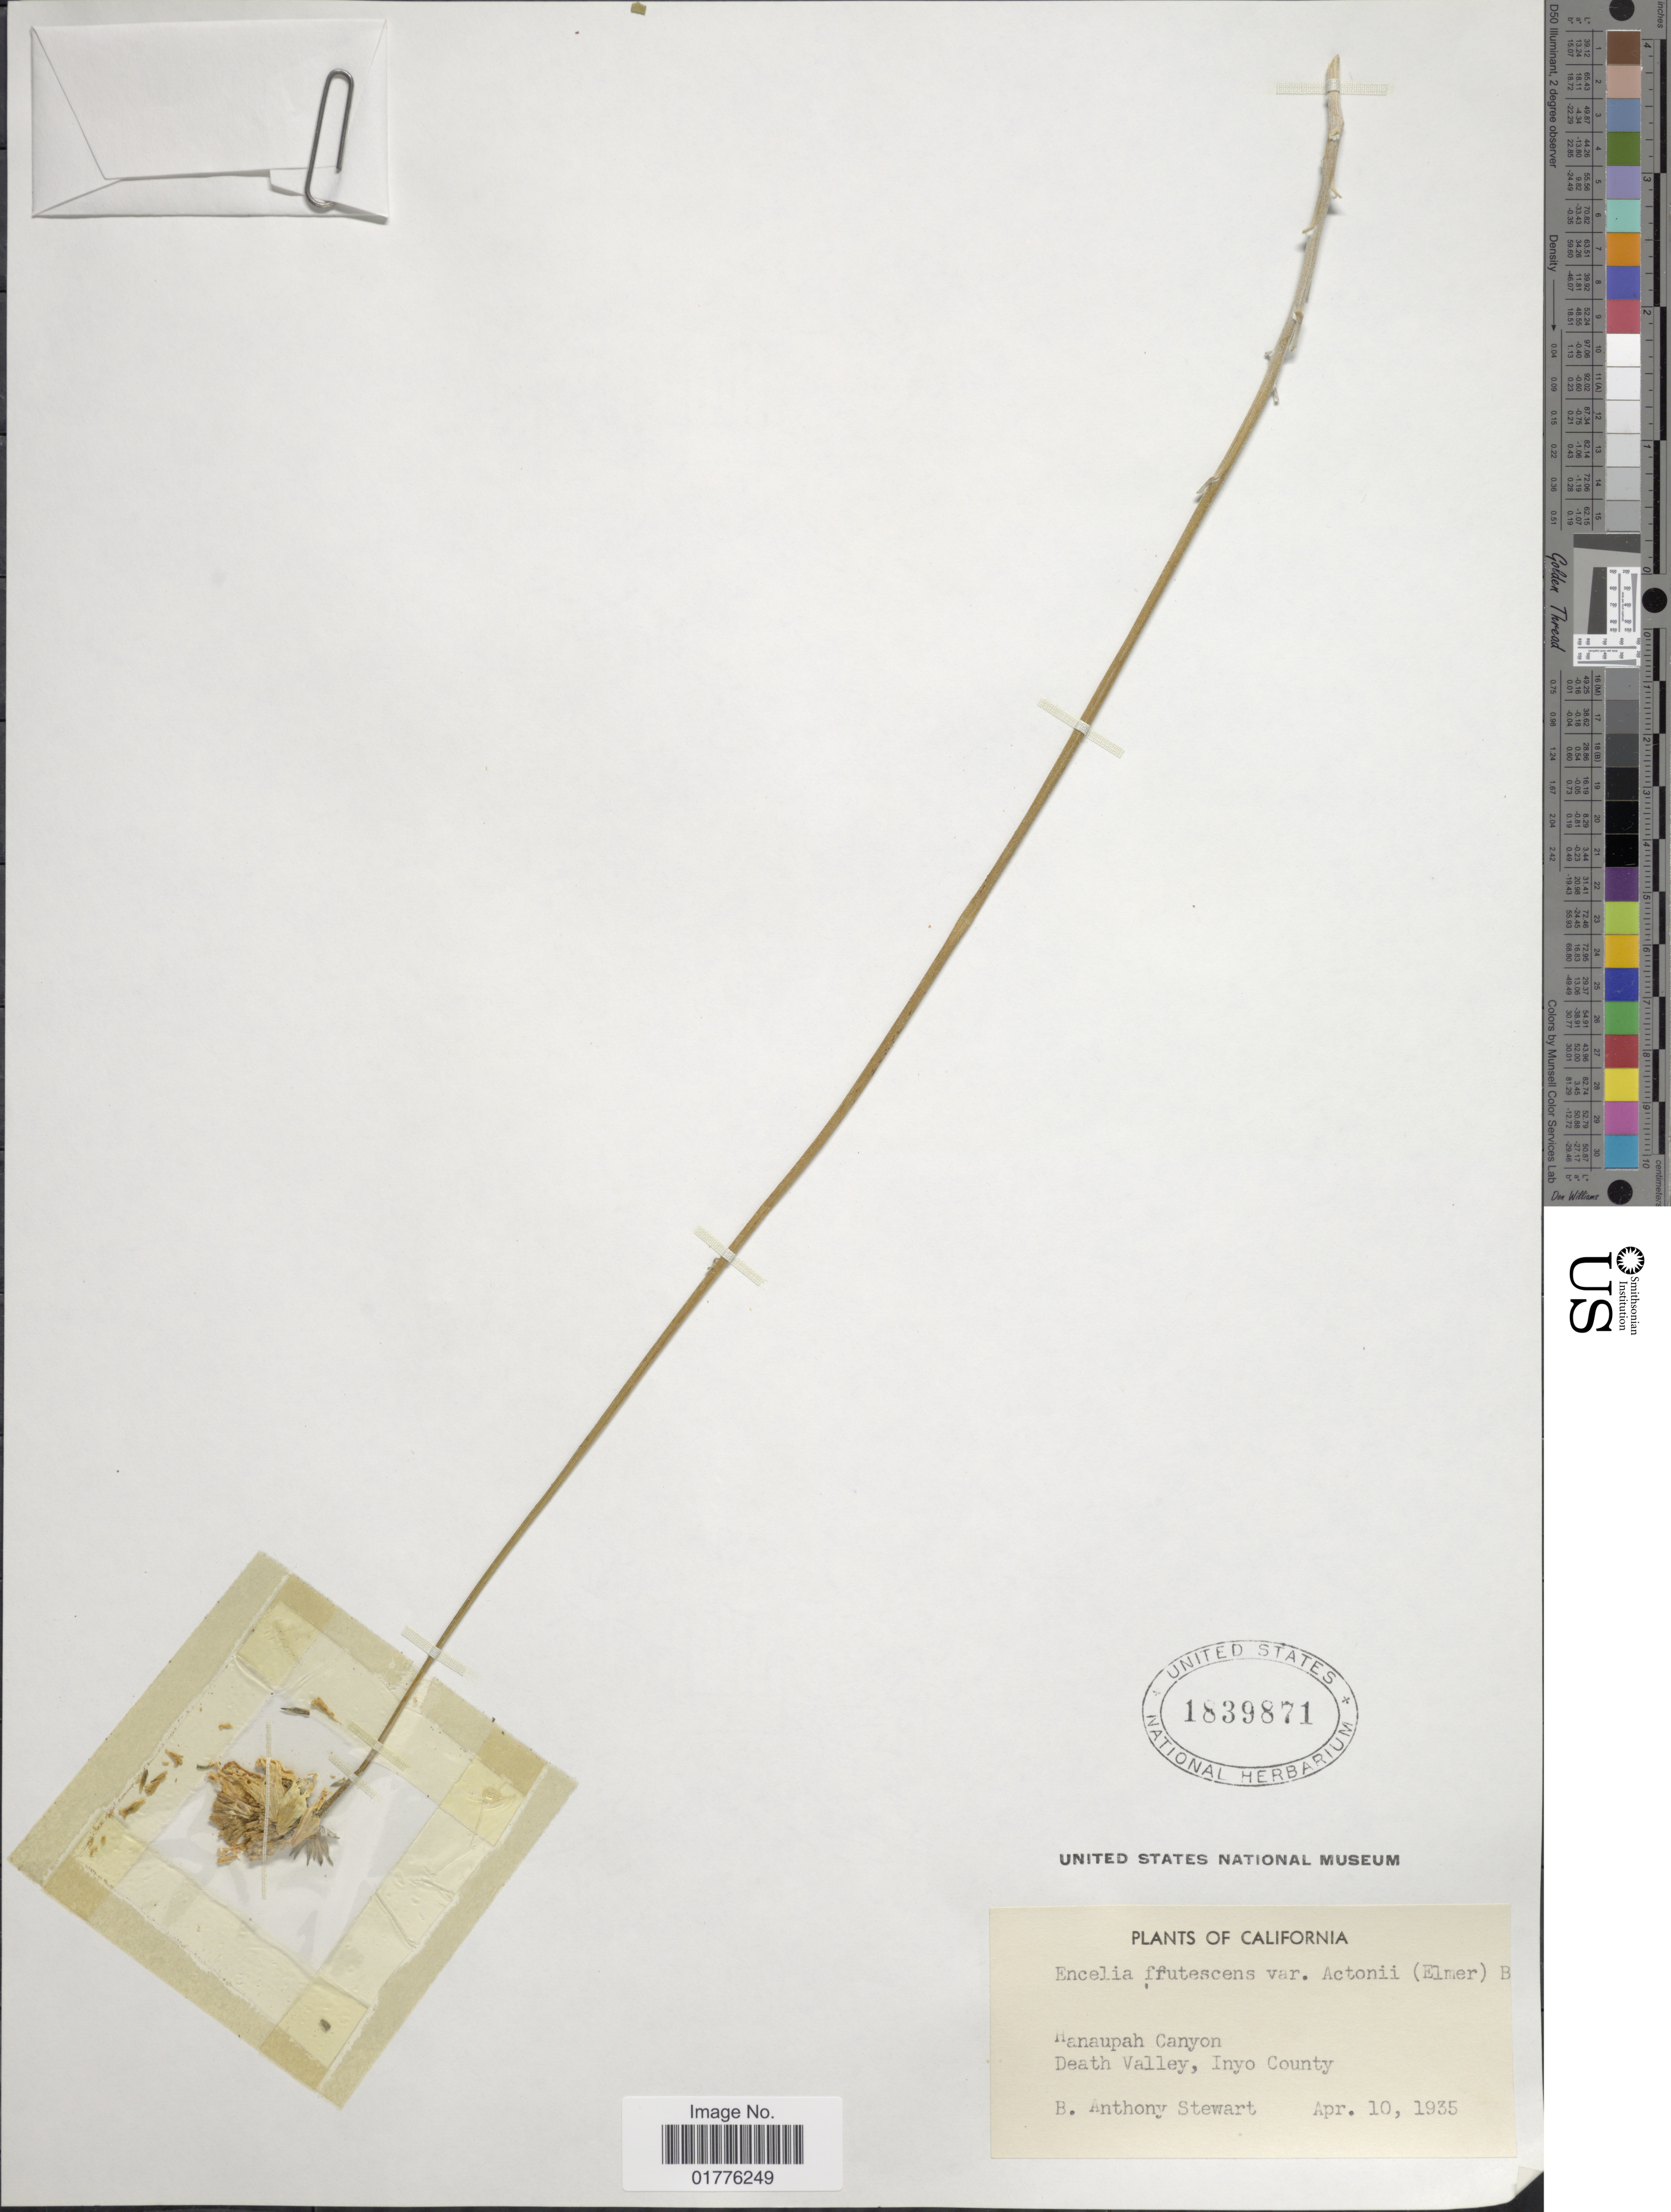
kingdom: Plantae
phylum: Tracheophyta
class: Magnoliopsida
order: Asterales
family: Asteraceae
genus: Encelia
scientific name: Encelia frutescens var. actonii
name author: (Elmer) S.F. Blake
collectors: B. Stewart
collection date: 1935-04-10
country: United States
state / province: California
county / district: Inyo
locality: Hanaupah Canyon, Death Valley, Inyo County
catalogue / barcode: US 1839871